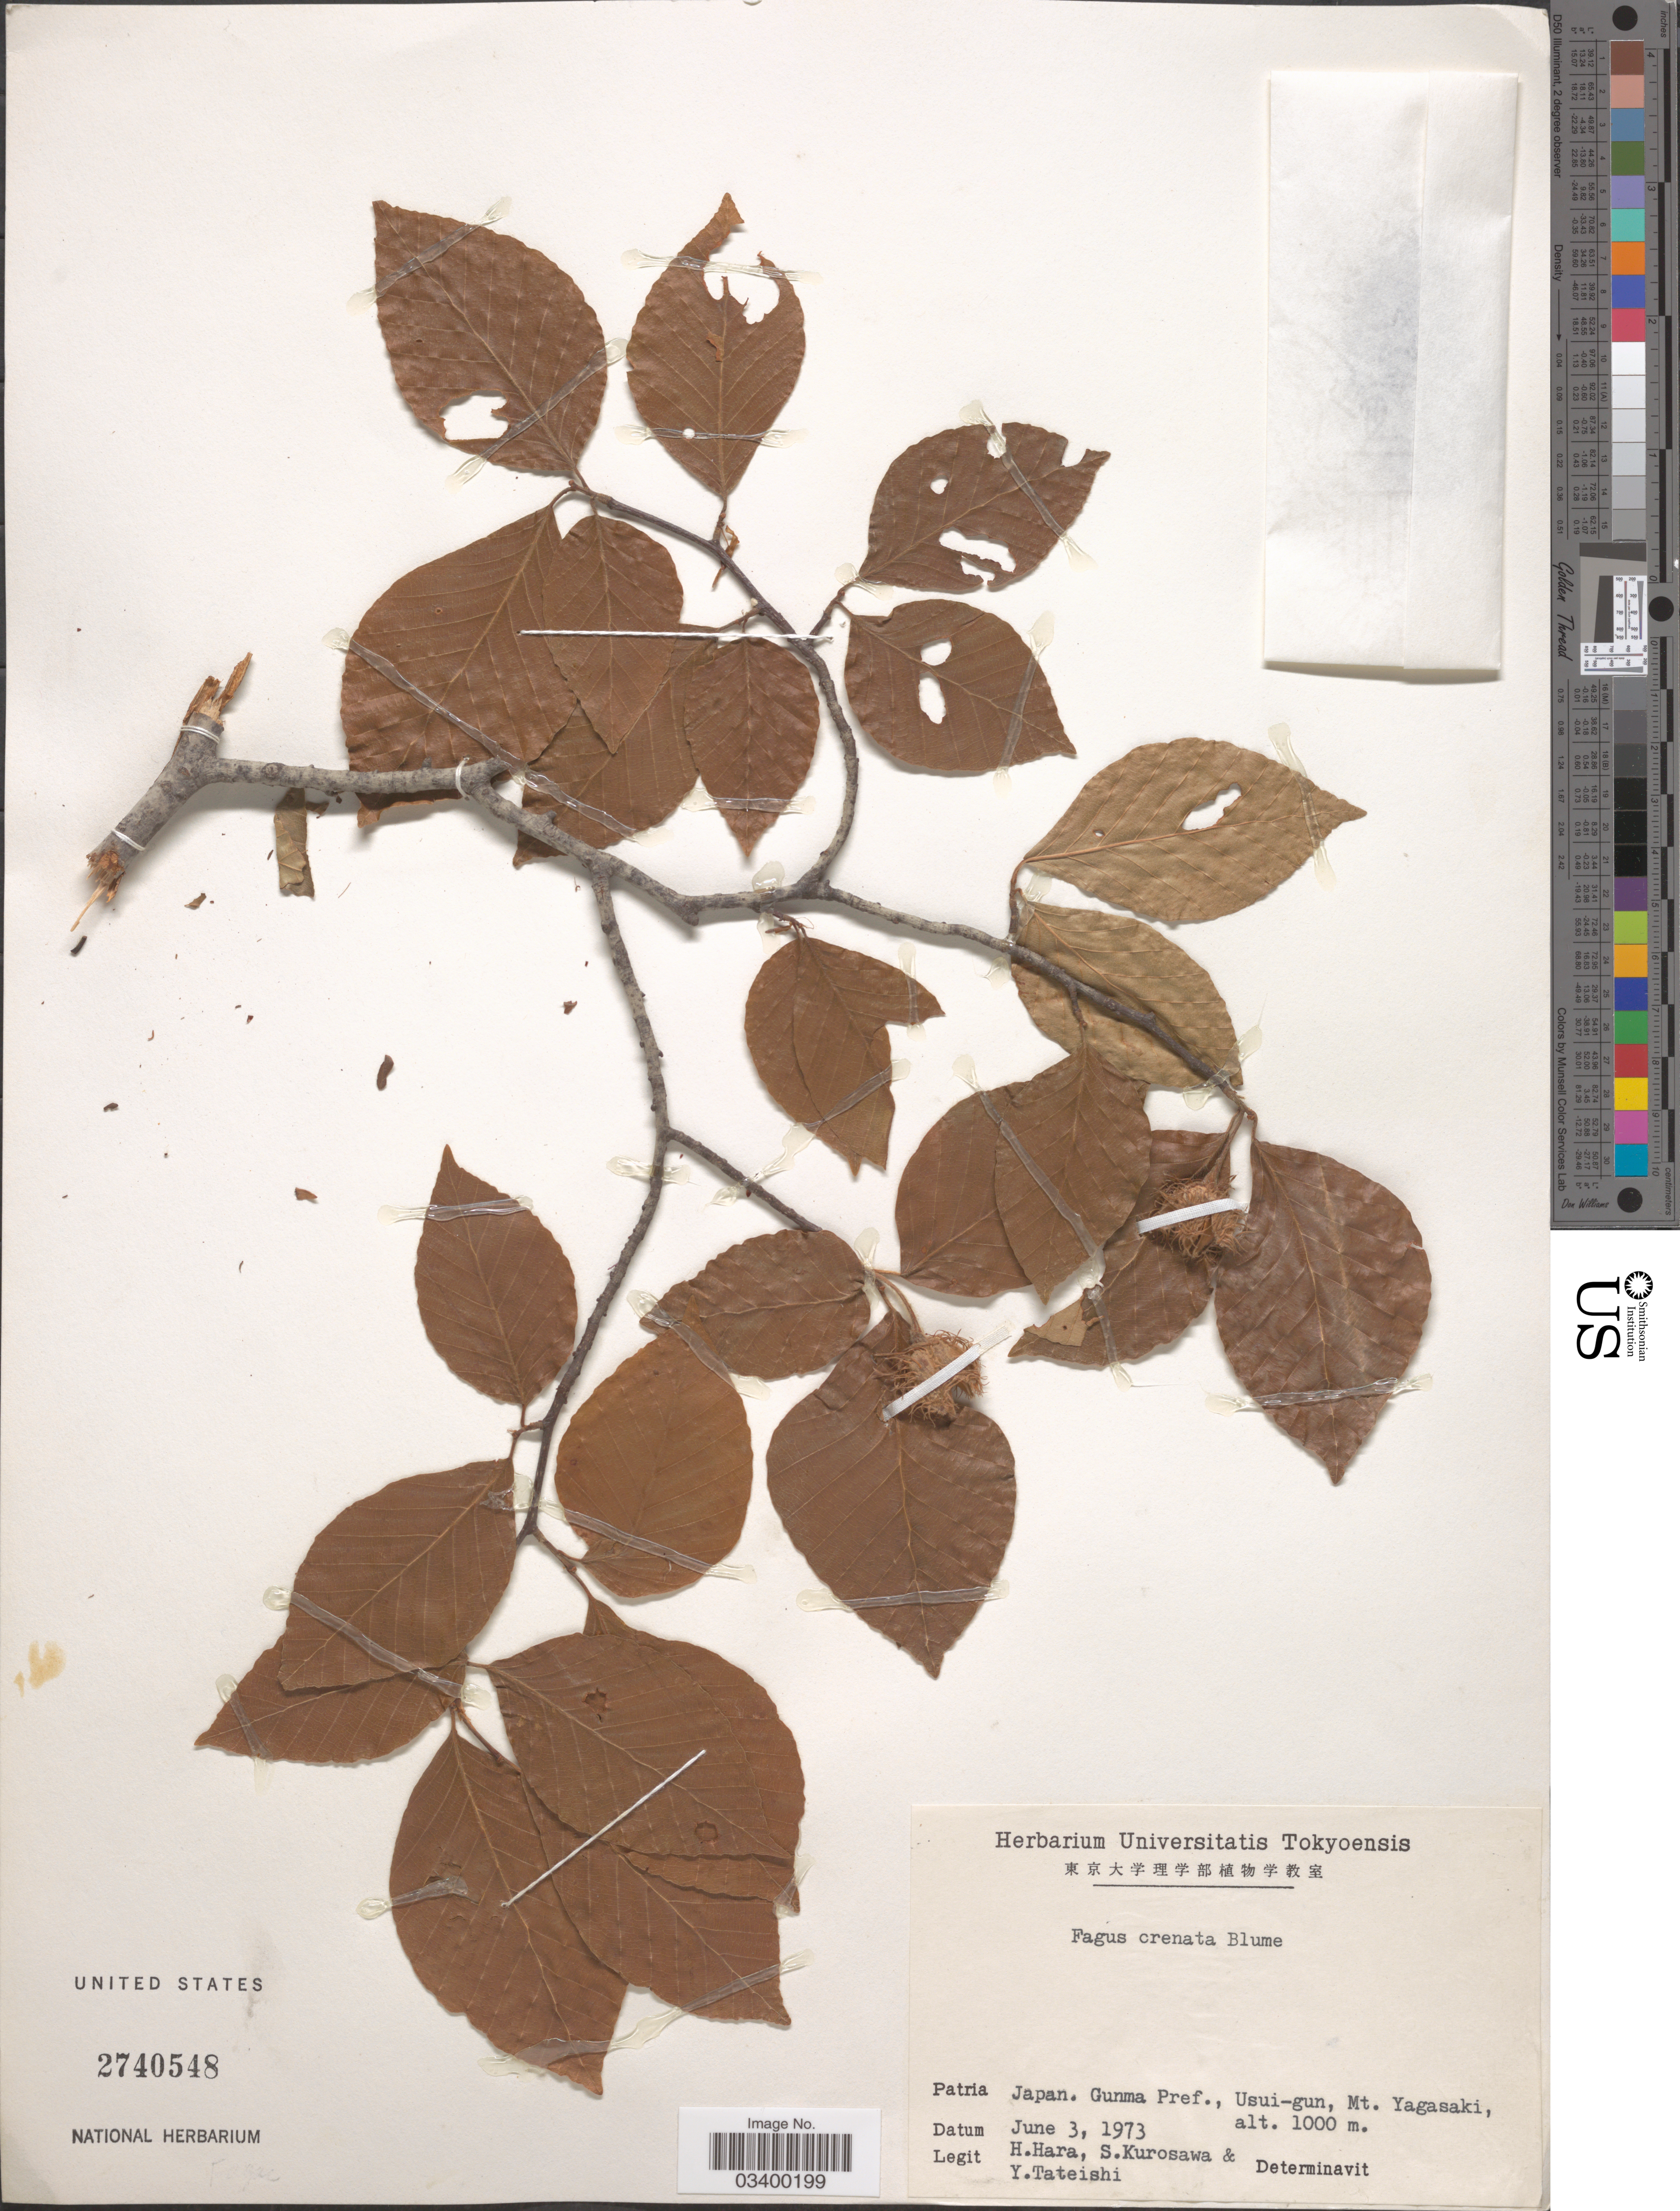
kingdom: Plantae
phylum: Tracheophyta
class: Magnoliopsida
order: Fagales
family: Fagaceae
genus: Fagus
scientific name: Fagus crenata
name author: Blume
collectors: H. Hara, S. Kurosawa & Y. Tateishi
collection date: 1973-06-03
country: Japan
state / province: Gunma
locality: Gunma Pref., Usui-gun, Mt. Yagasaki.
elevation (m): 1000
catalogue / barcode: US 2740548